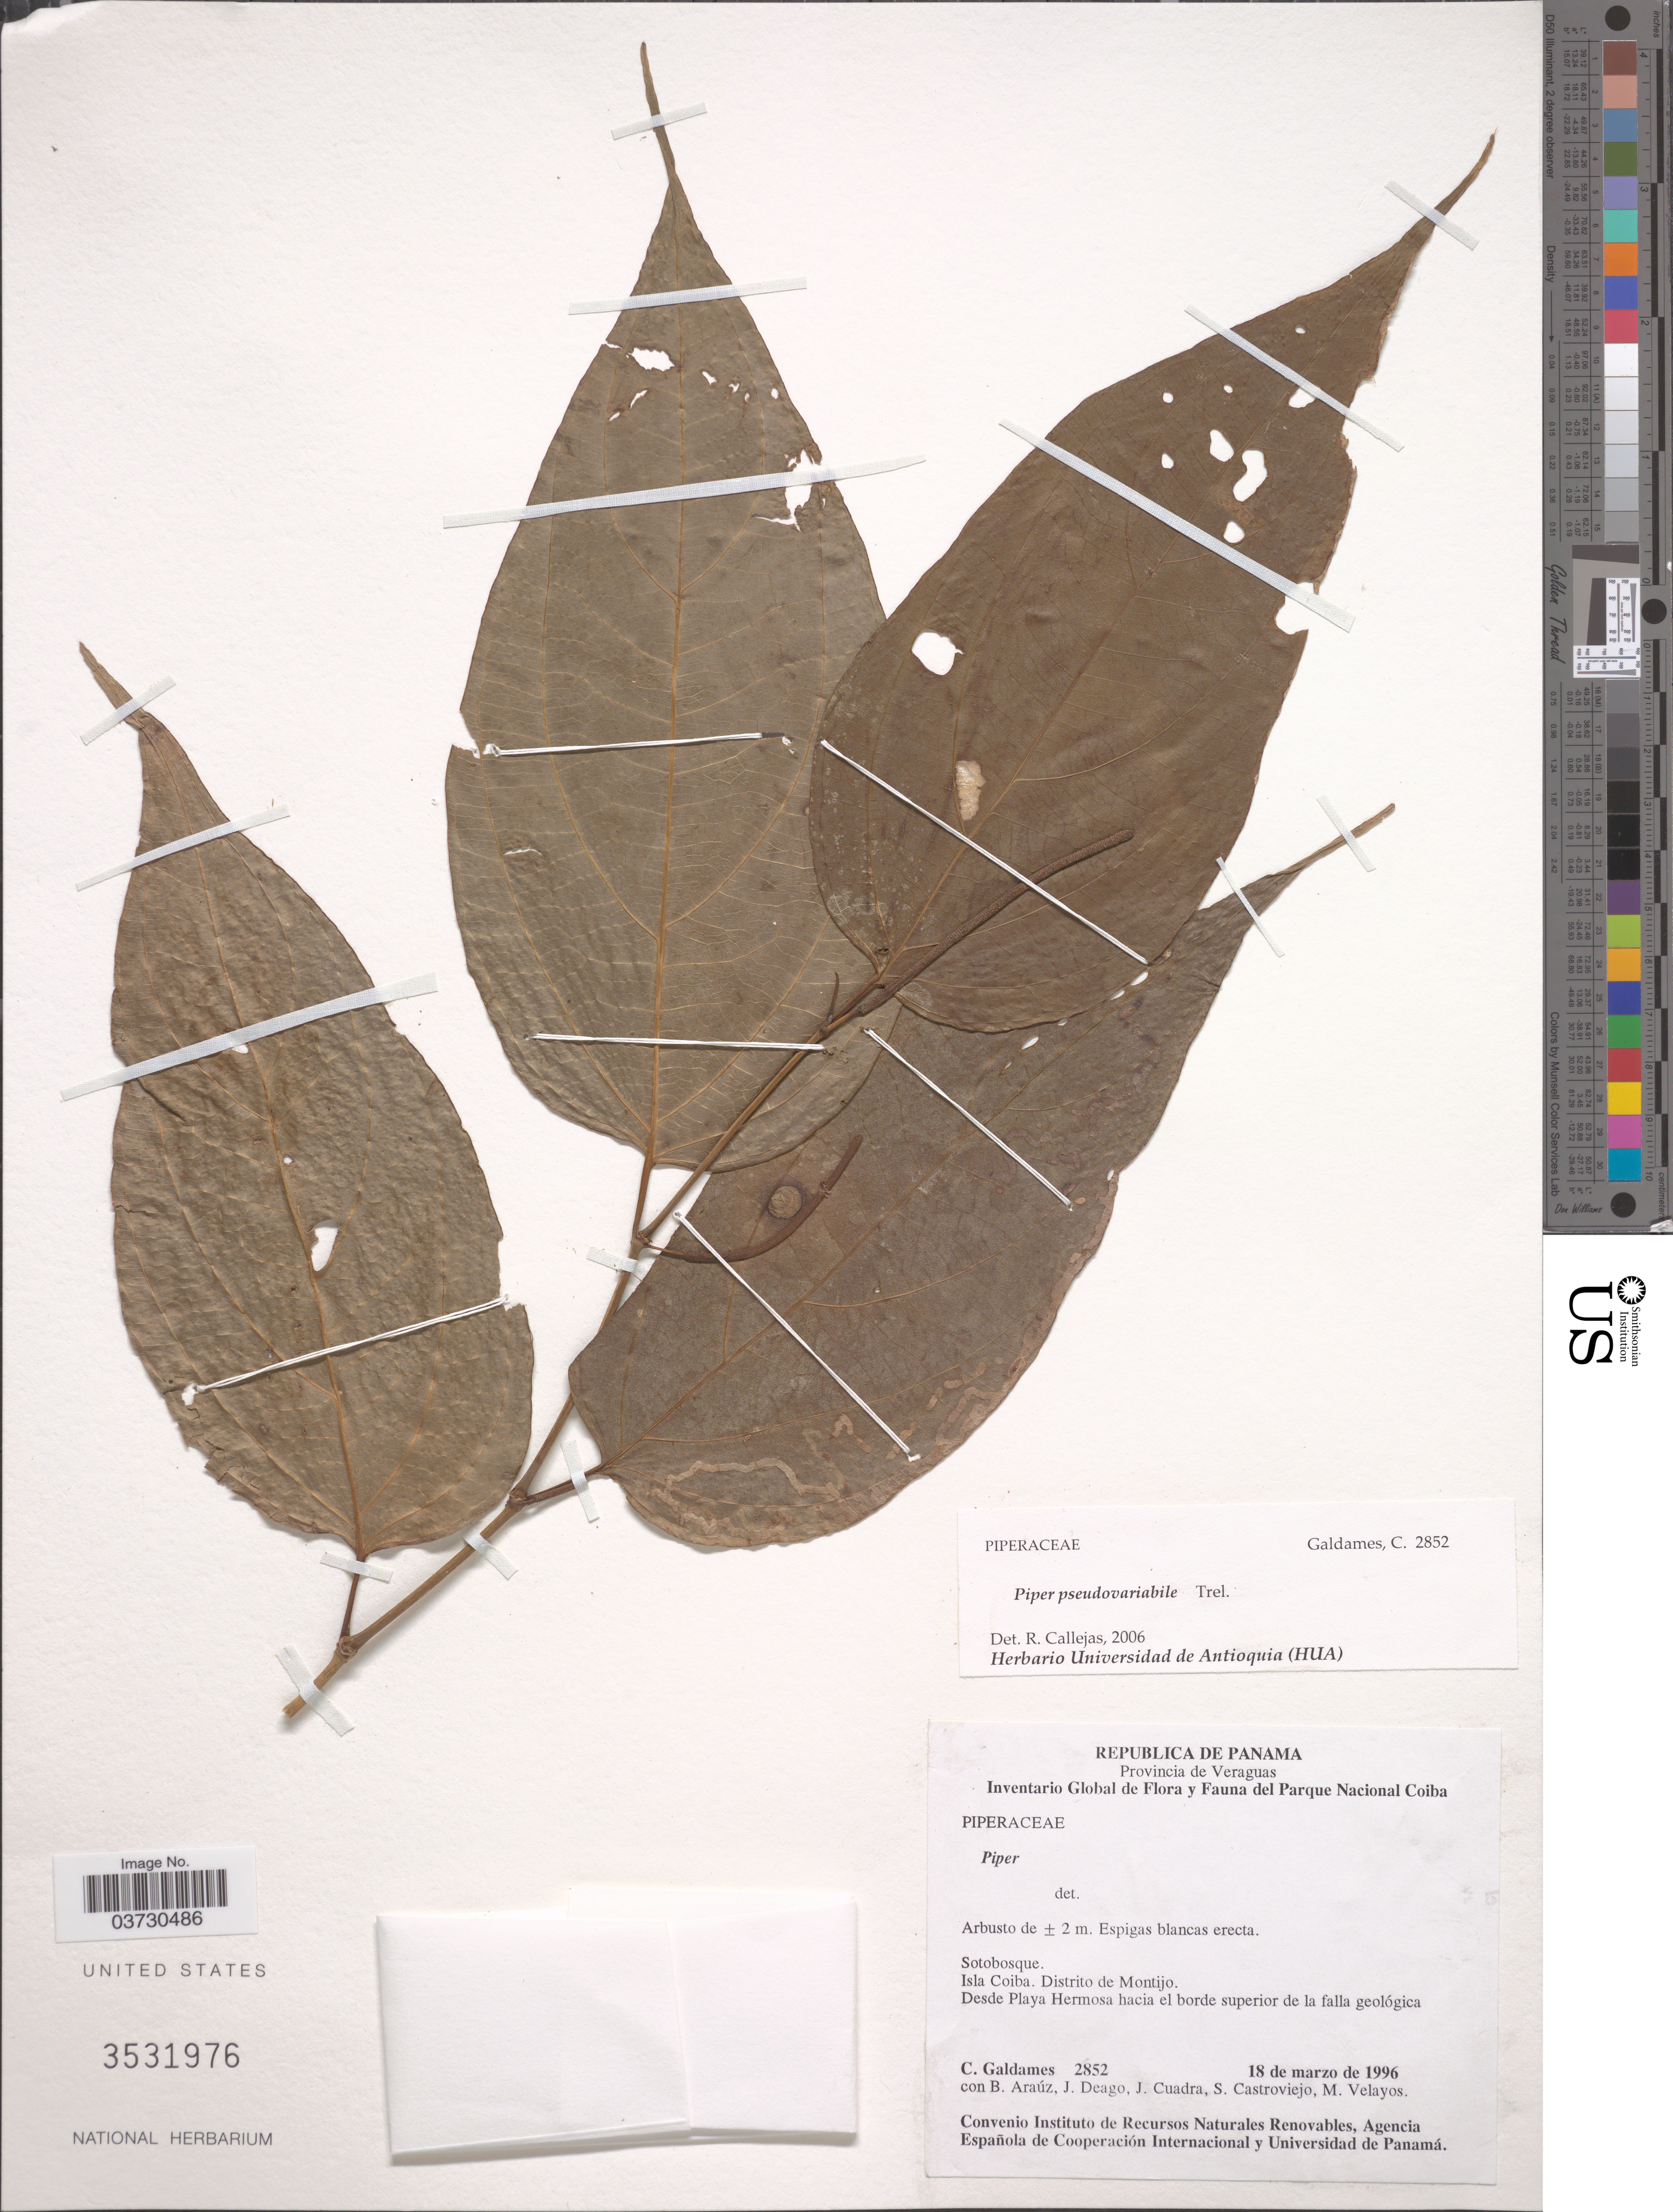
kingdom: Plantae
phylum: Tracheophyta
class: Magnoliopsida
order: Piperales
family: Piperaceae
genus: Piper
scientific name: Piper pseudovariabile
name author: Trel.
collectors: C. Galdames, B. Araúz, J. Deago, J. Cuadra & et al.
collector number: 2852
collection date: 1996-03-18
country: Panama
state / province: Veraguas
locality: Sotobosque. Isla Coiba. Distrito de Montijo. Desde Playa Hermosa hacia el borde superior de la falla geológica.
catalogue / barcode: US 3531976